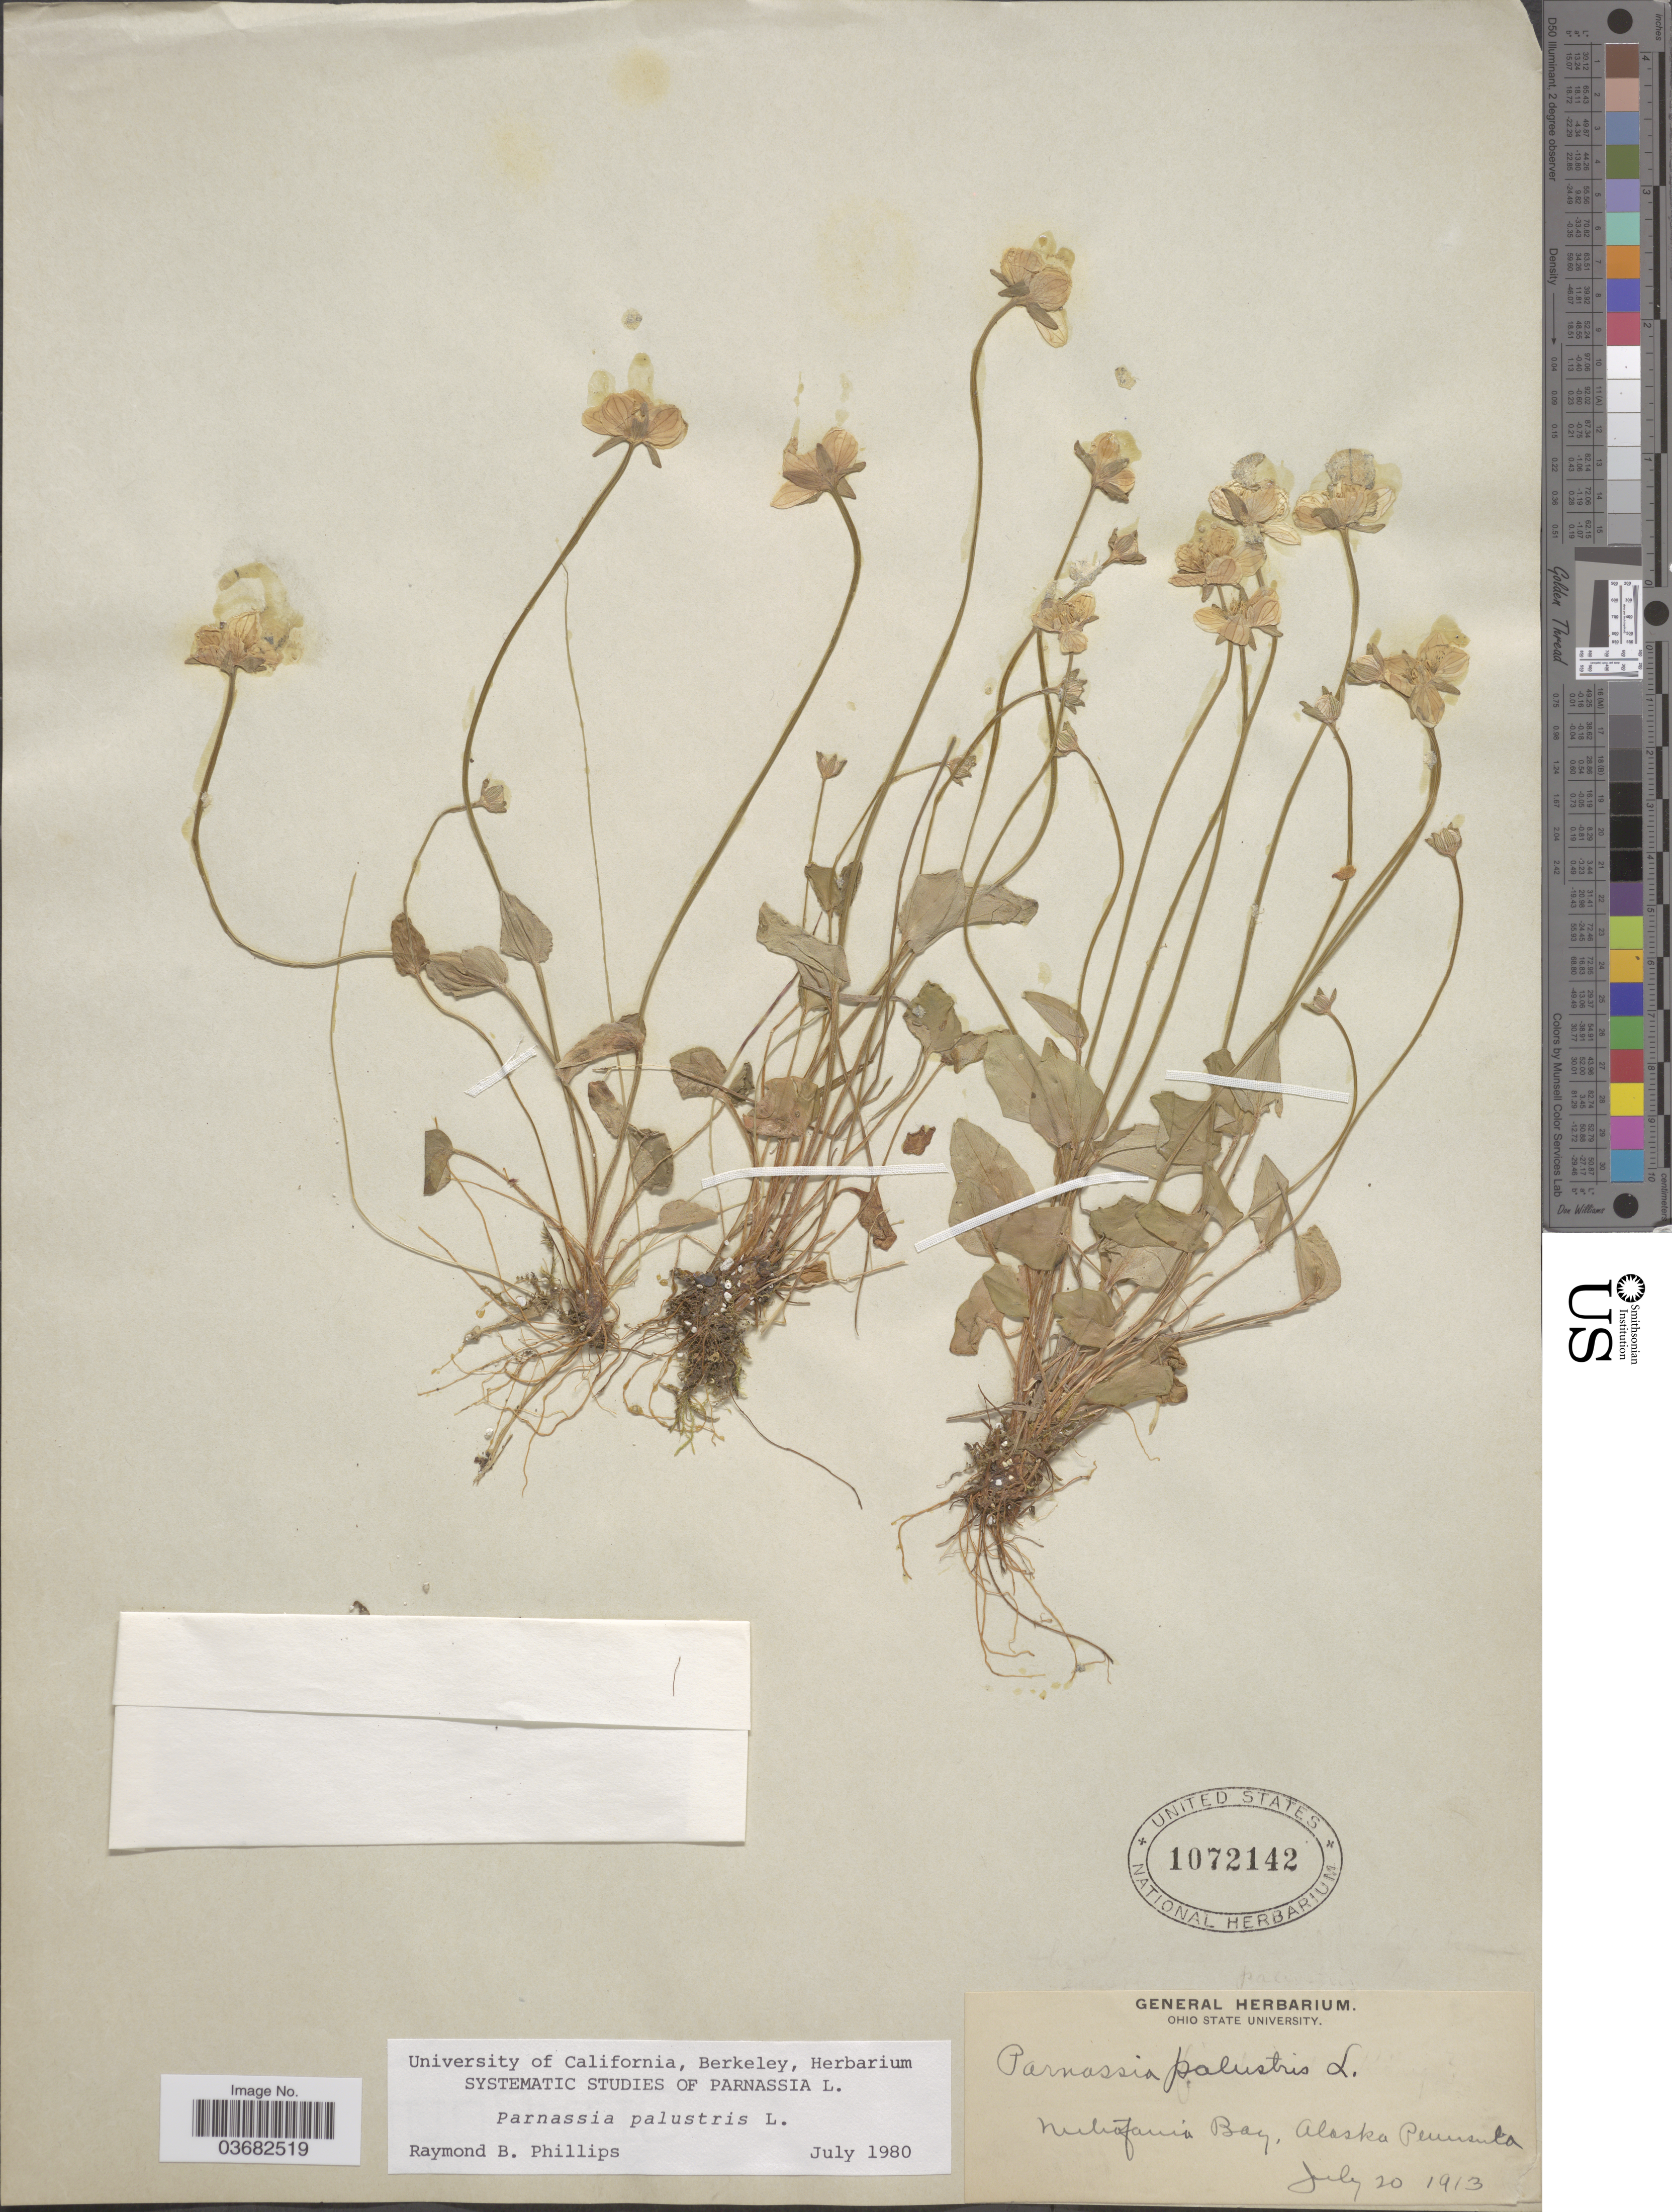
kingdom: Plantae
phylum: Tracheophyta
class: Magnoliopsida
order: Celastrales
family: Parnassiaceae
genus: Parnassia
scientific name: Parnassia palustris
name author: L.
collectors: ex herb. General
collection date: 1913-07-20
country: United States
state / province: Alaska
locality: Mitrofania Bay, Alaska Peninsula.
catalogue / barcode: US 1072142